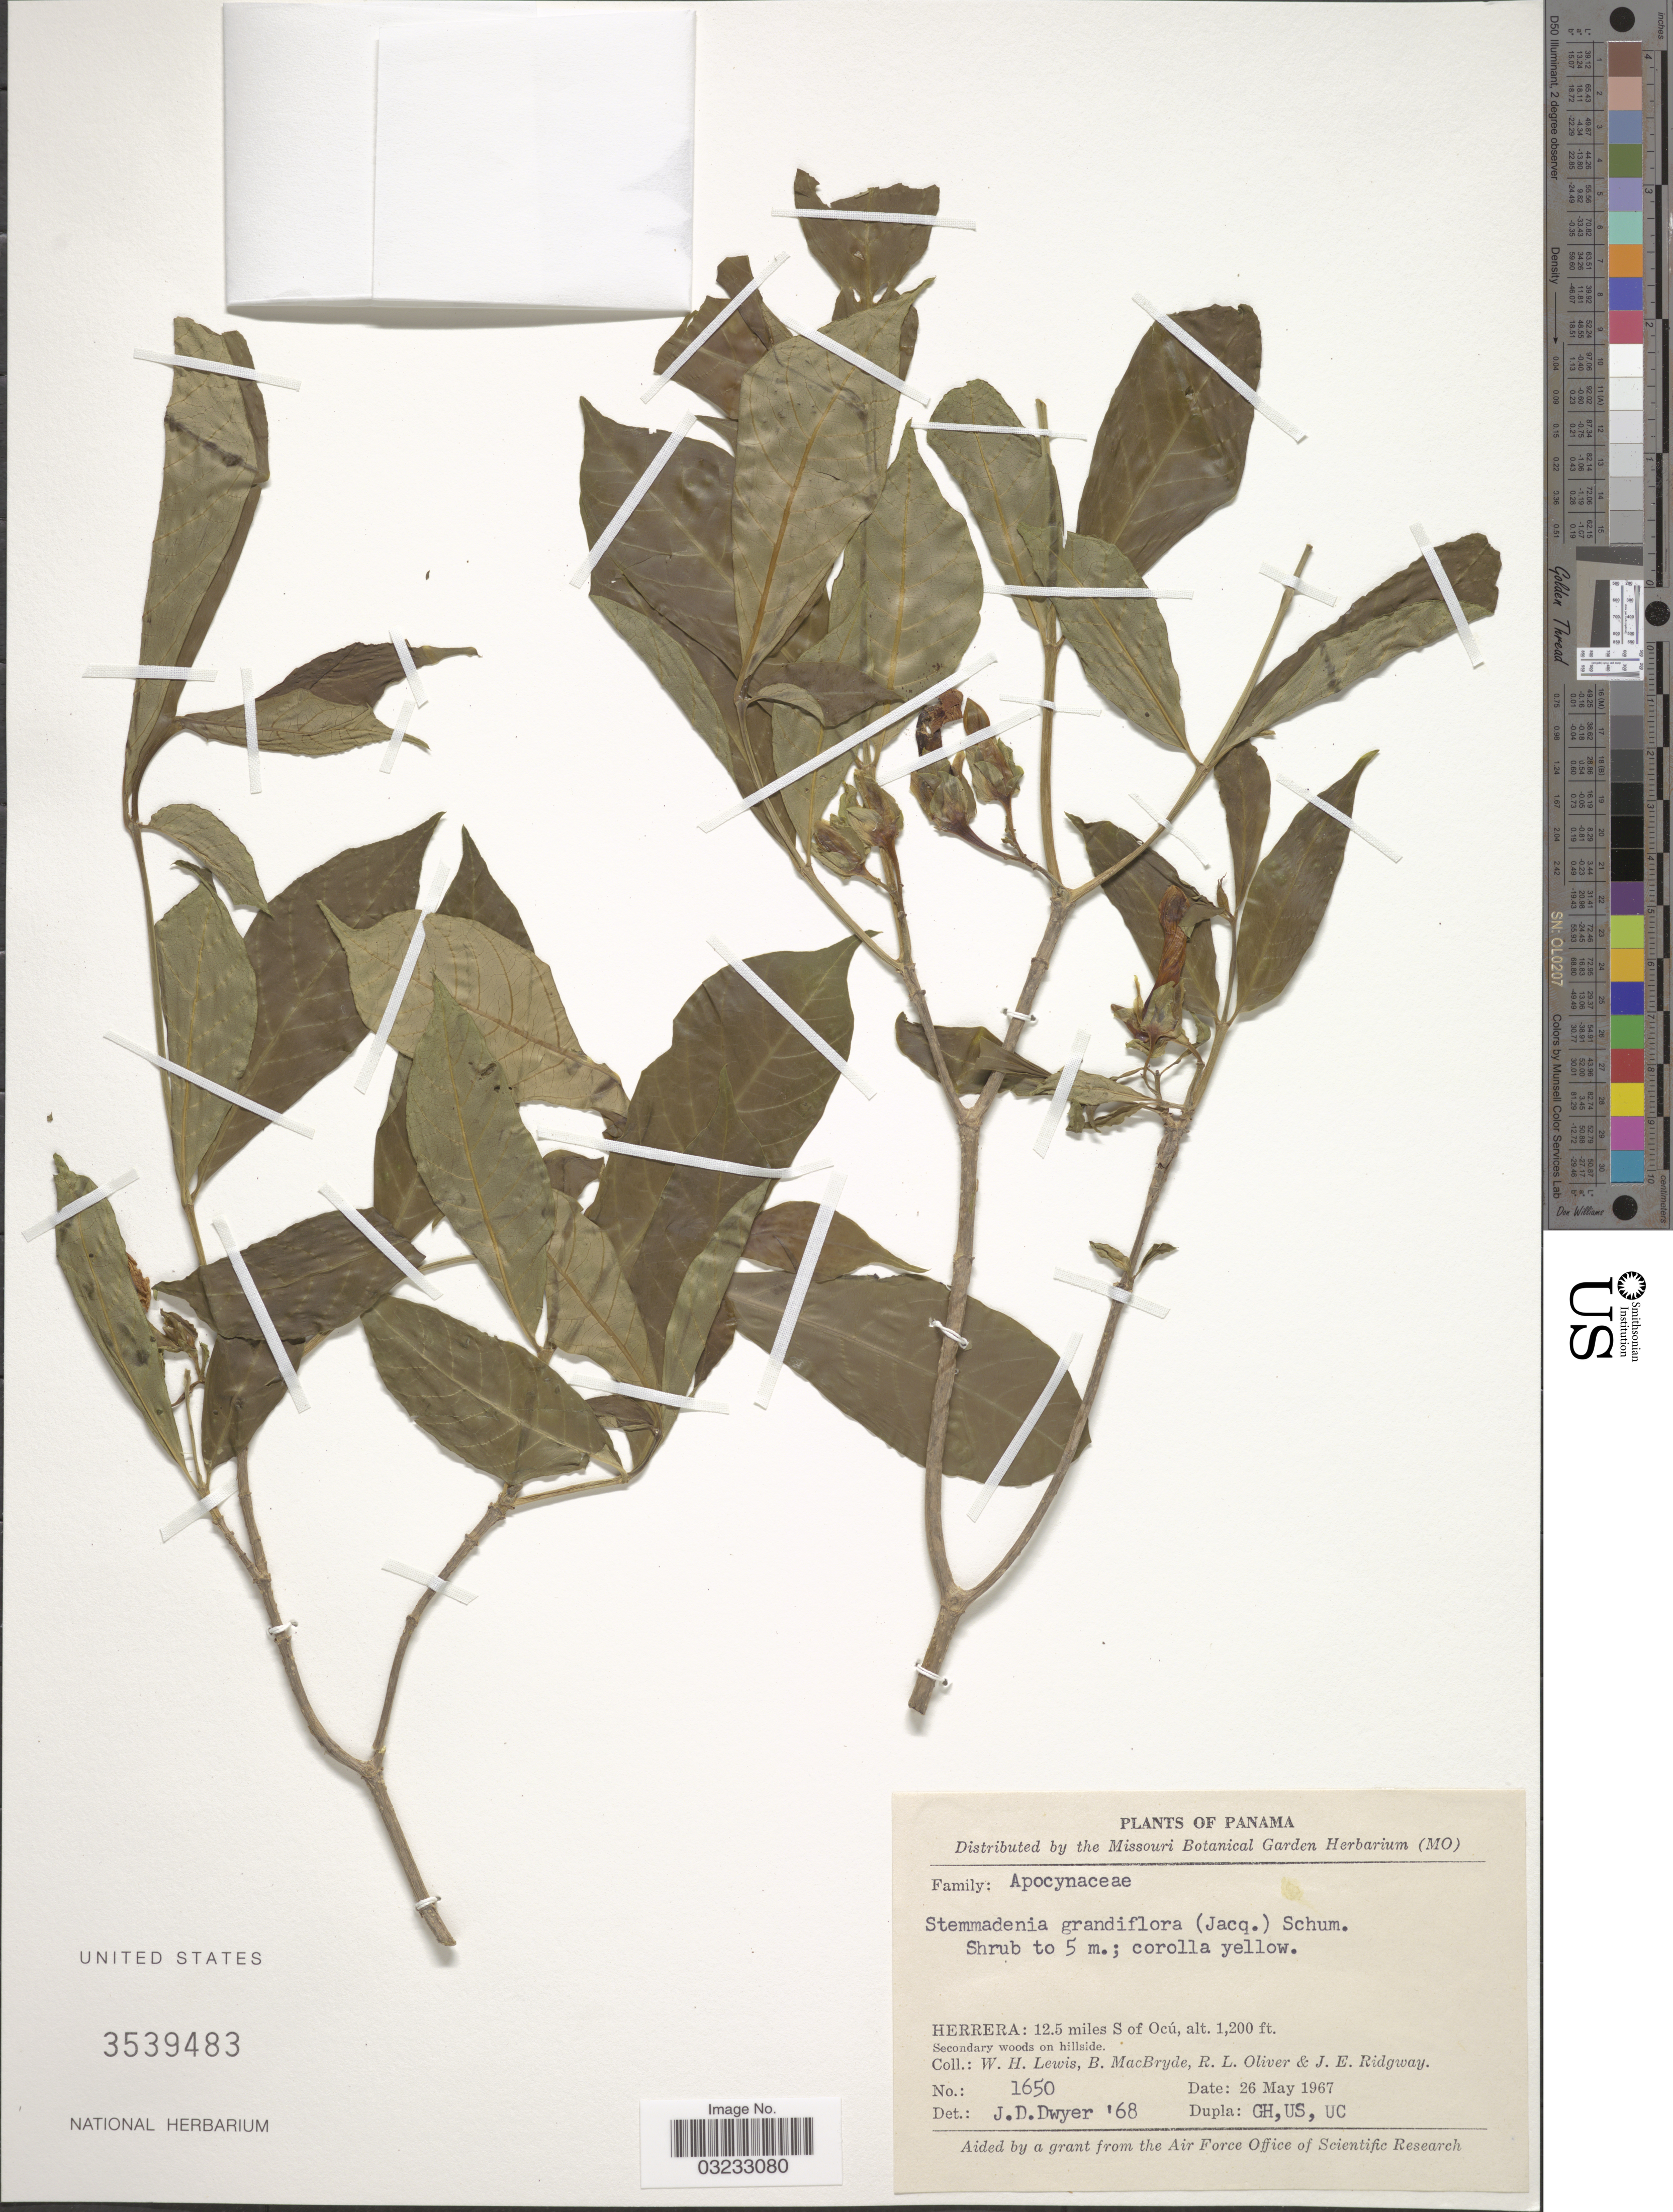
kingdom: Plantae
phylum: Tracheophyta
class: Magnoliopsida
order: Gentianales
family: Apocynaceae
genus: Stemmadenia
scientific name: Stemmadenia grandiflora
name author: (Jacq.) Miers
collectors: W. H. Lewis, B. MacBryde, R. Oliver & J. Ridgway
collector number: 1650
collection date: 1967-05-26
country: Panama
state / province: Herrera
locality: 12.5 miles S of Ocú.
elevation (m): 366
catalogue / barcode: US 3539483